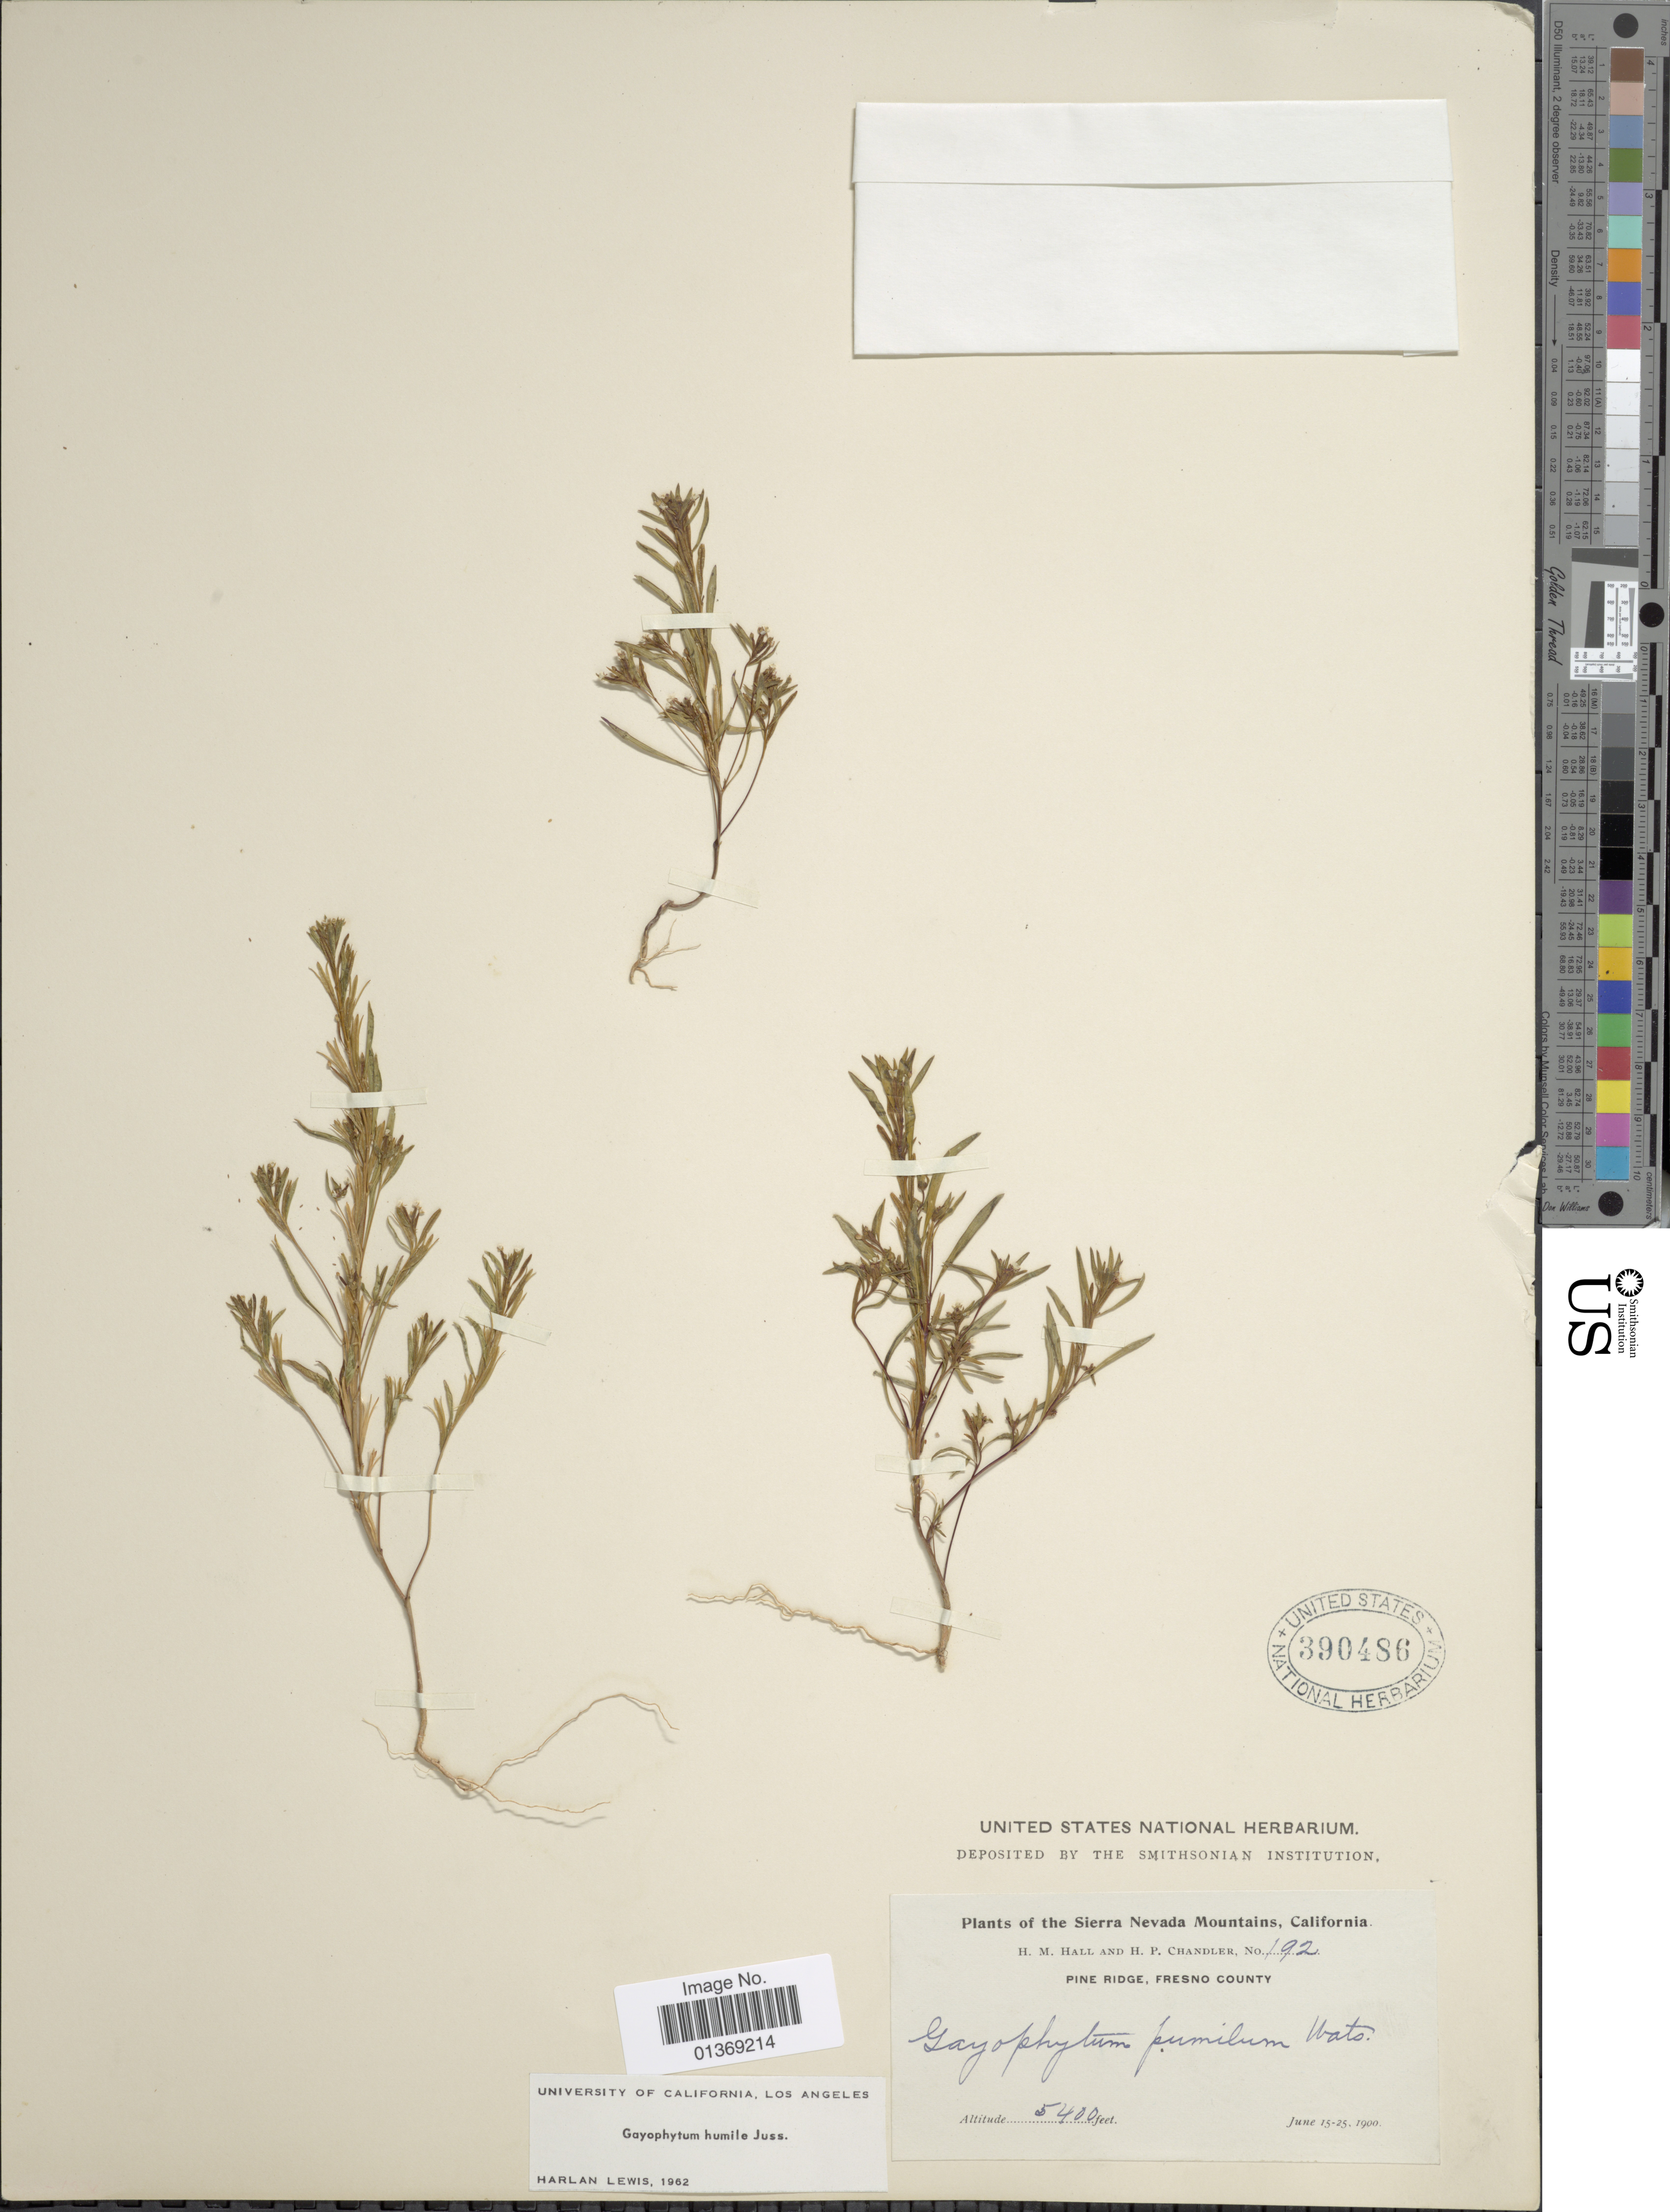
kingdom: Plantae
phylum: Tracheophyta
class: Magnoliopsida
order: Myrtales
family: Onagraceae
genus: Gayophytum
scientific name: Gayophytum humile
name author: A. Juss.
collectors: H. M. Hall & H. Chandler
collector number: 192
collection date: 1900-06-15/1900-06-25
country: United States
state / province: California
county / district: Fresno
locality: Sierra Nevada Mountains, Pine Ridge, Fresno County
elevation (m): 1646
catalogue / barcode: US 390486